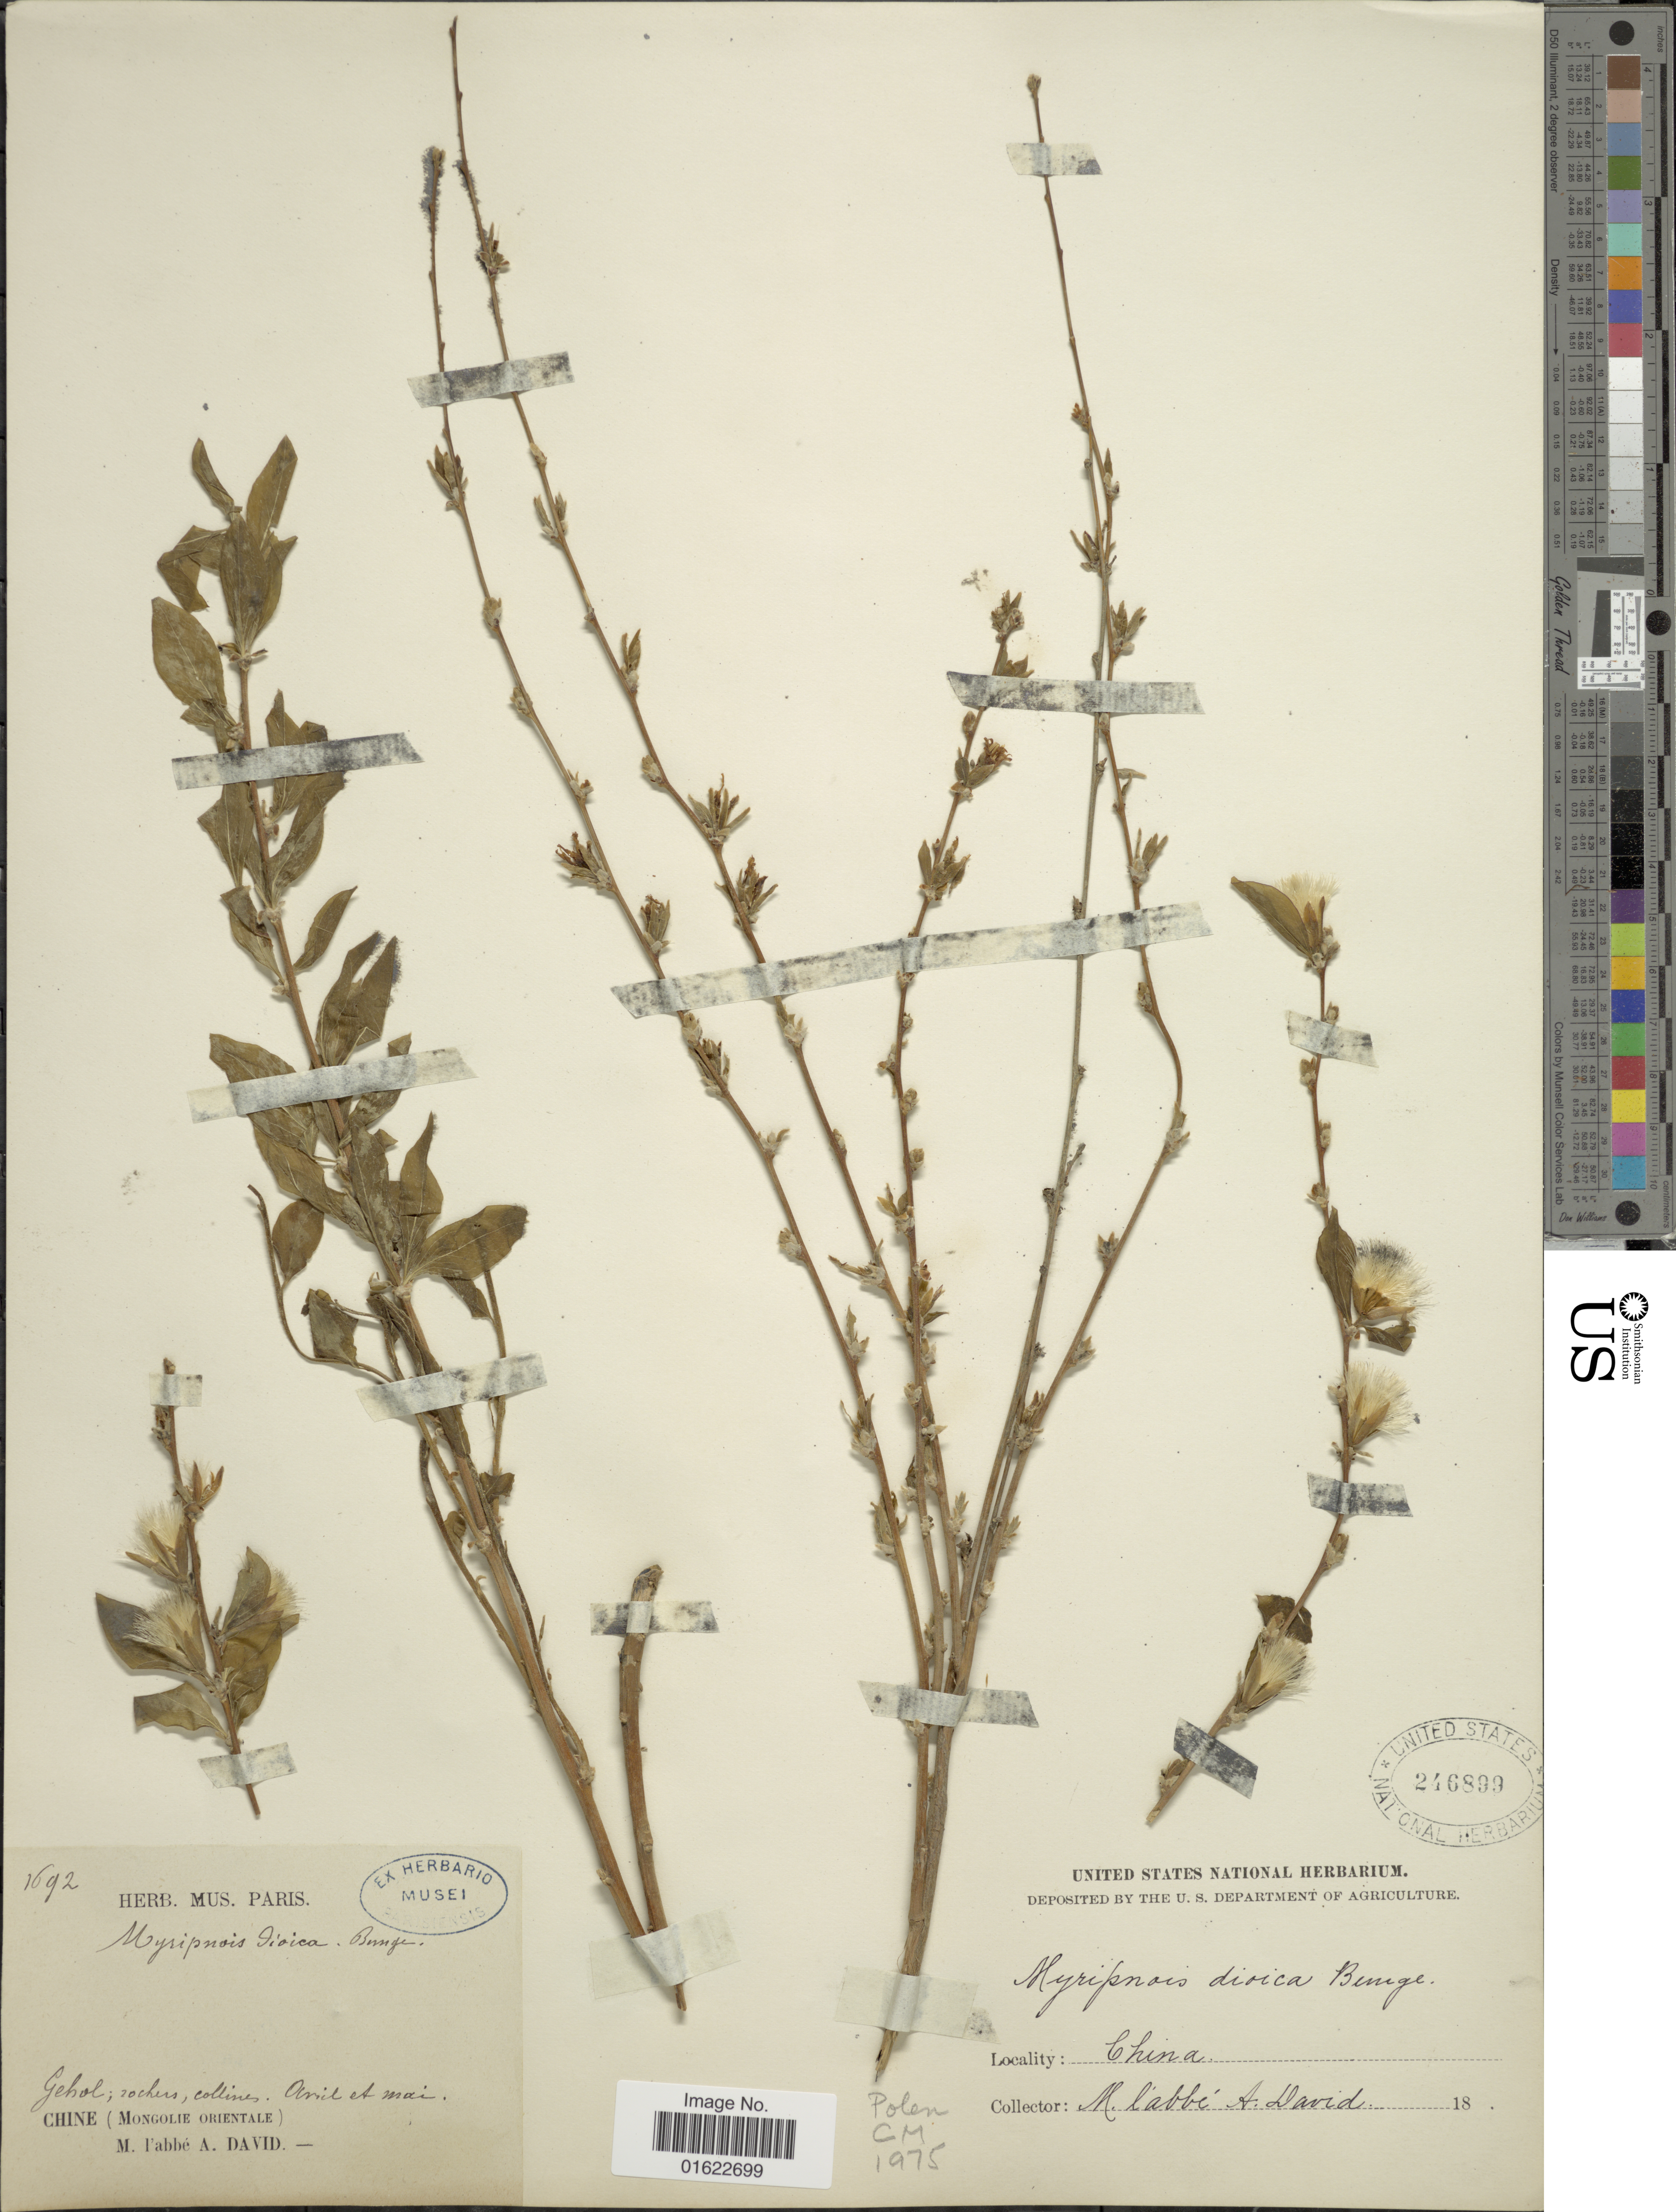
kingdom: Plantae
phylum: Tracheophyta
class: Magnoliopsida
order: Asterales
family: Asteraceae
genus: Pertya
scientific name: Pertya dioica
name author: (Bunge) S.E. Freire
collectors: M. David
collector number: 1692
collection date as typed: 18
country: China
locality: Gehol; rochers, collines, Chine (Mongolie Orientale) [interpreted]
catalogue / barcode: US 246899